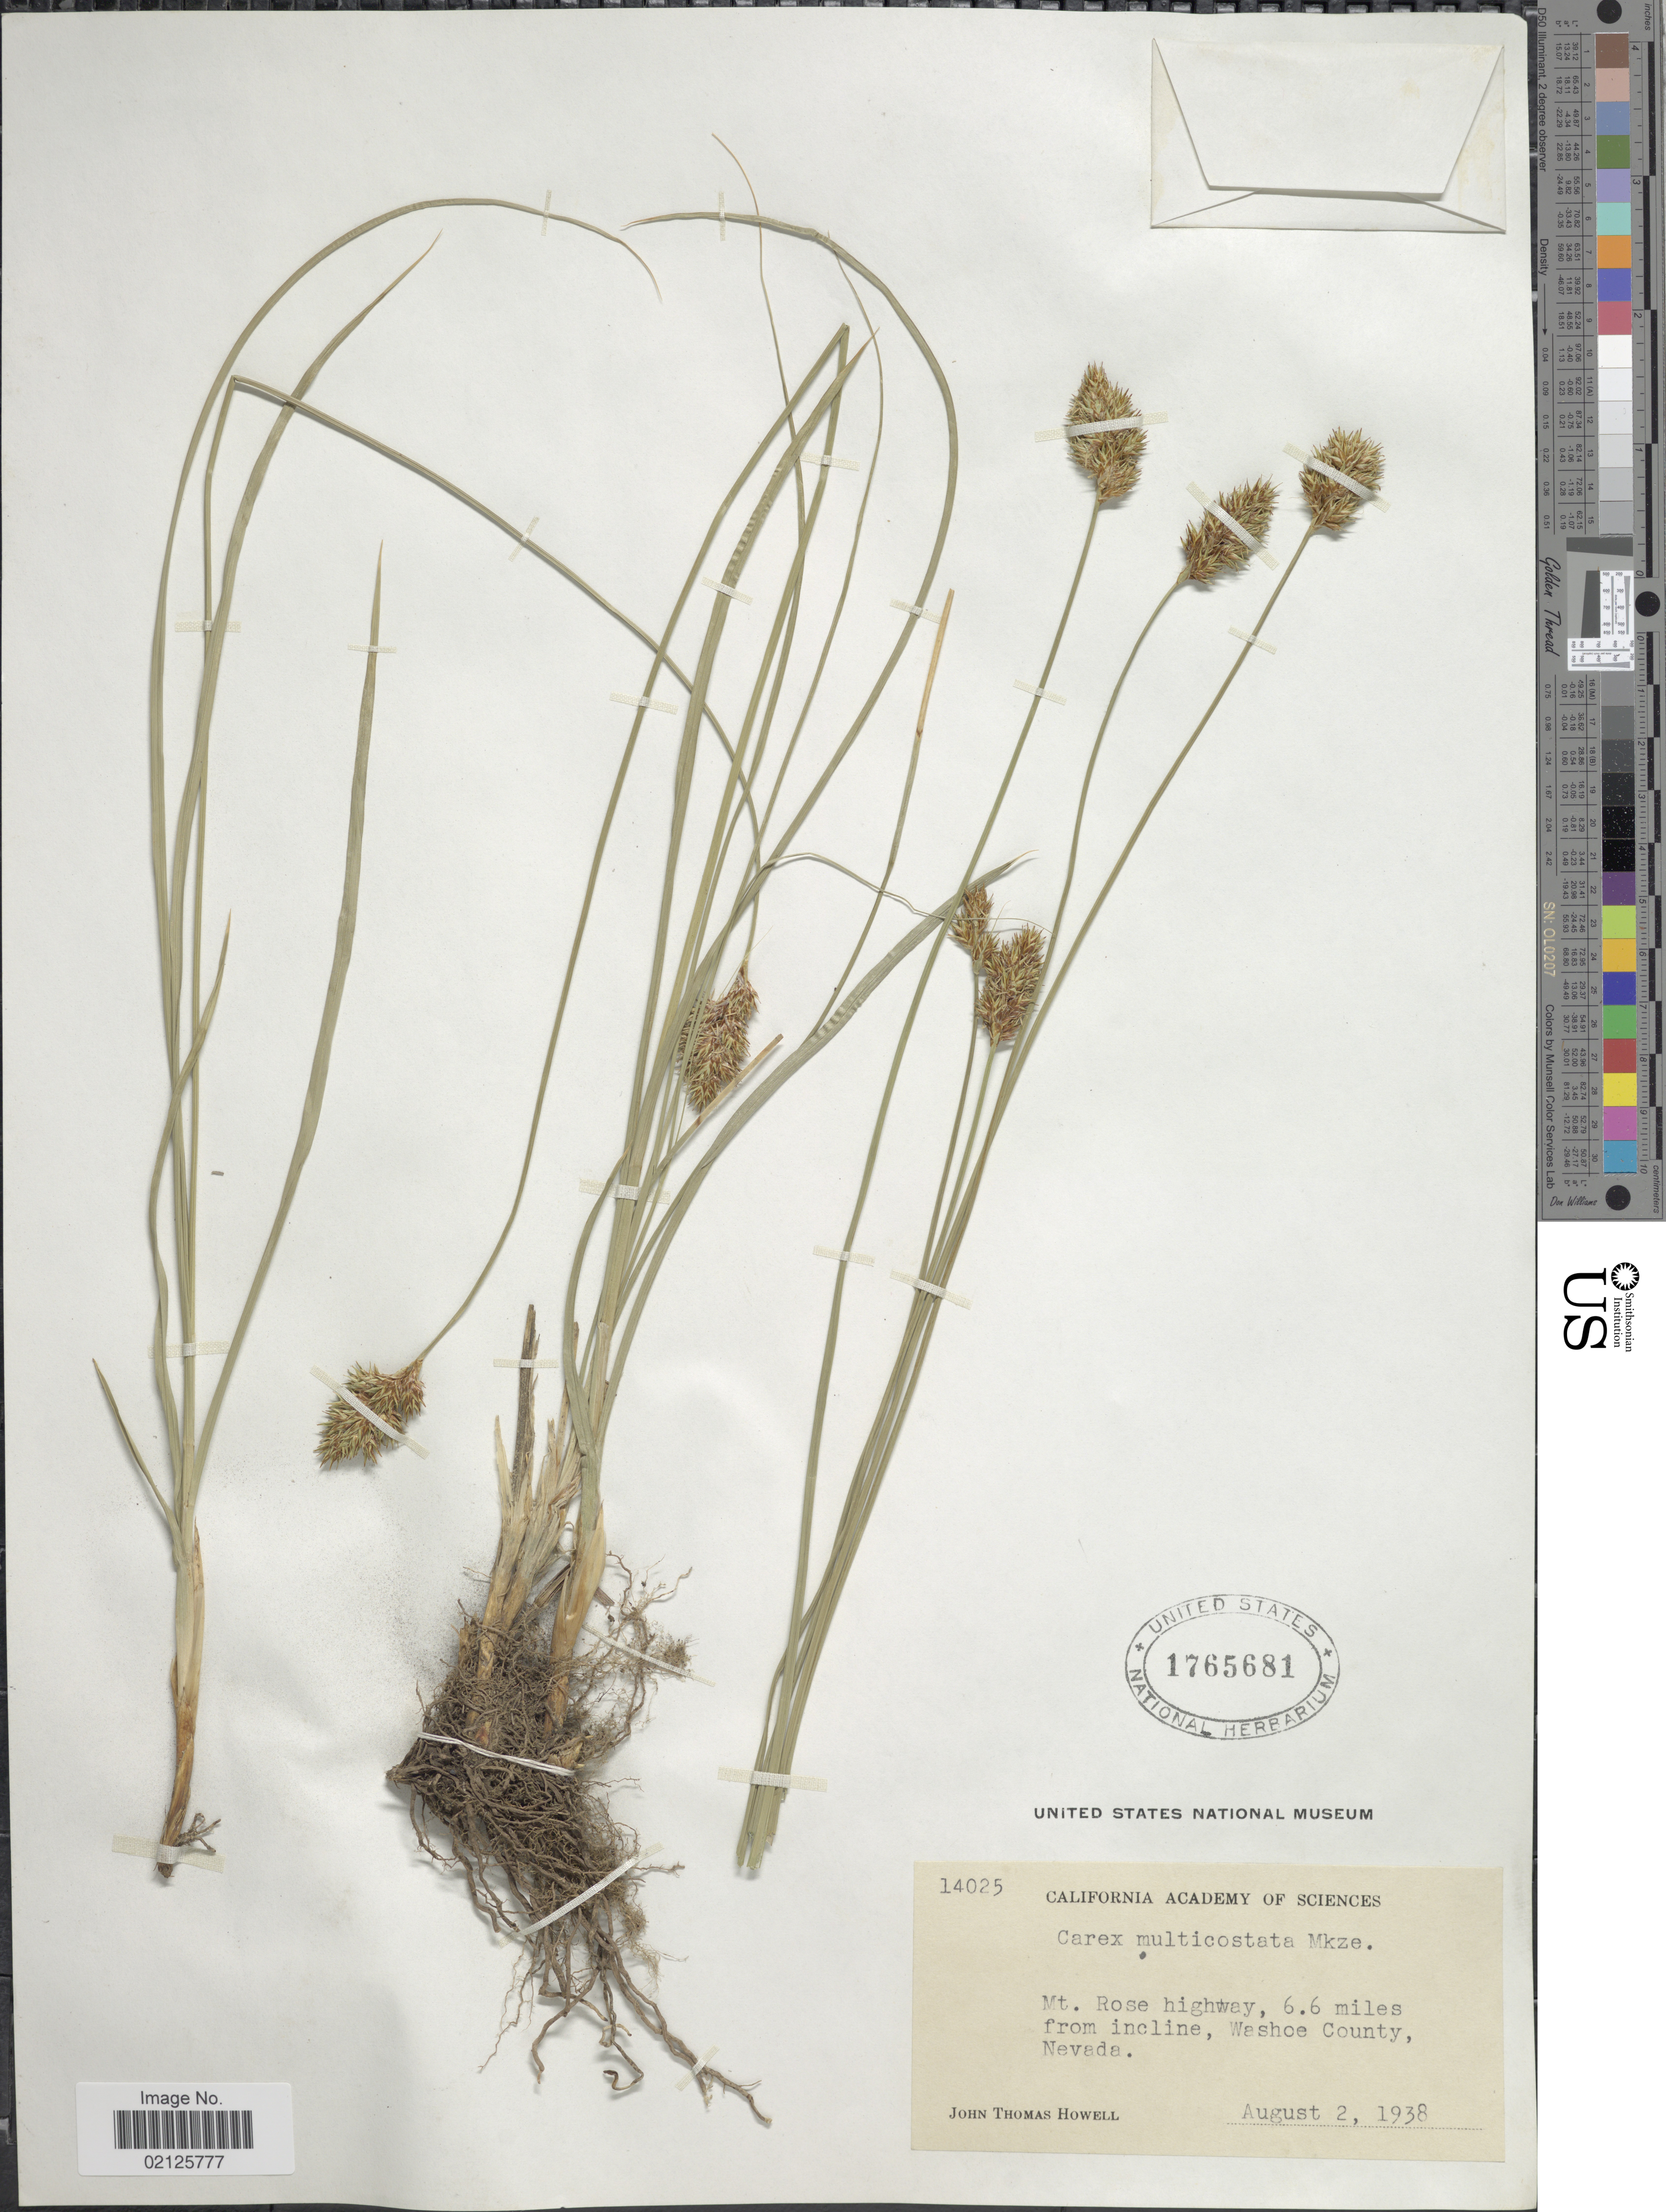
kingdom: Plantae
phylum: Tracheophyta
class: Liliopsida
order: Poales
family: Cyperaceae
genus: Carex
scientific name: Carex multicostata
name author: Mack.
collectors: J. T. Howell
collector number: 14025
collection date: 1938-08-02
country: United States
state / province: Nevada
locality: Mt Rose highway, 6.6 miles from incline, Washoe County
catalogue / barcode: US 1765681